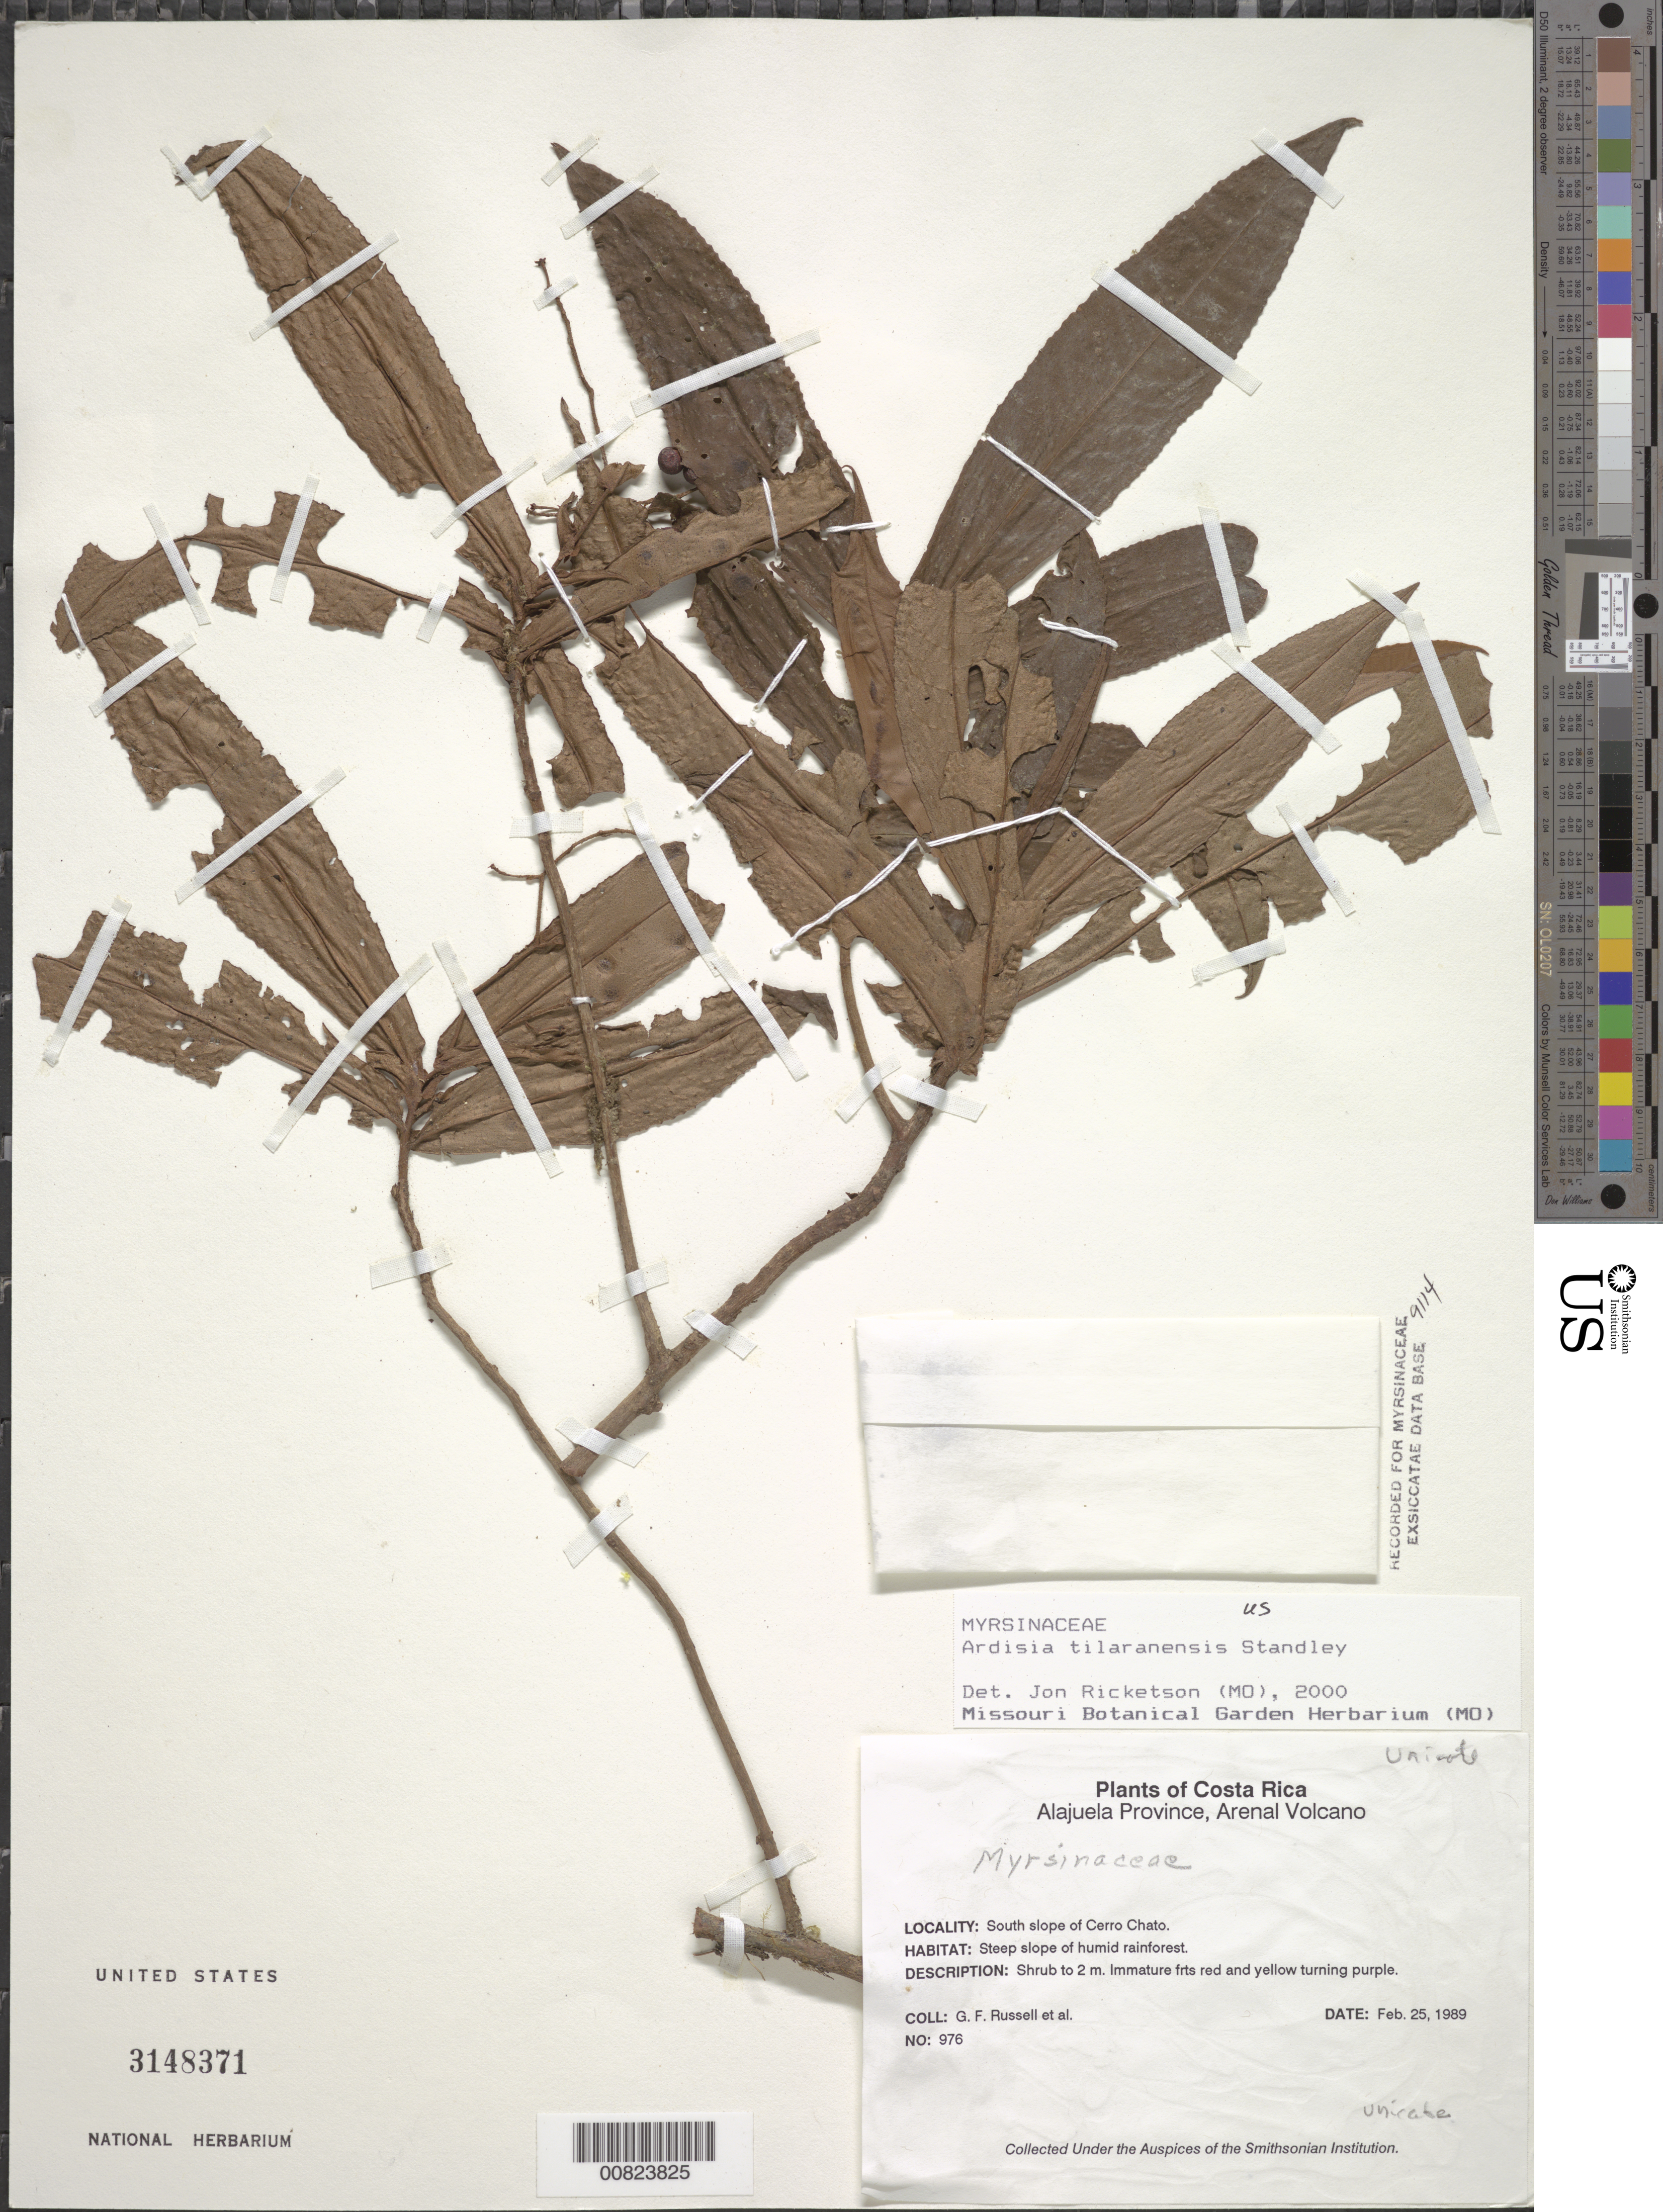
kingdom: Plantae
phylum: Tracheophyta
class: Magnoliopsida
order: Ericales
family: Primulaceae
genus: Ardisia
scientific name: Ardisia tilaranensis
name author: Standl.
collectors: G. Russell & et al.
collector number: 976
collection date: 1989-02-25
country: Costa Rica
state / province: Alajuela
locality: Arenal Volcano. South slope of Cerro Chato.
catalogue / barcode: US 3148371